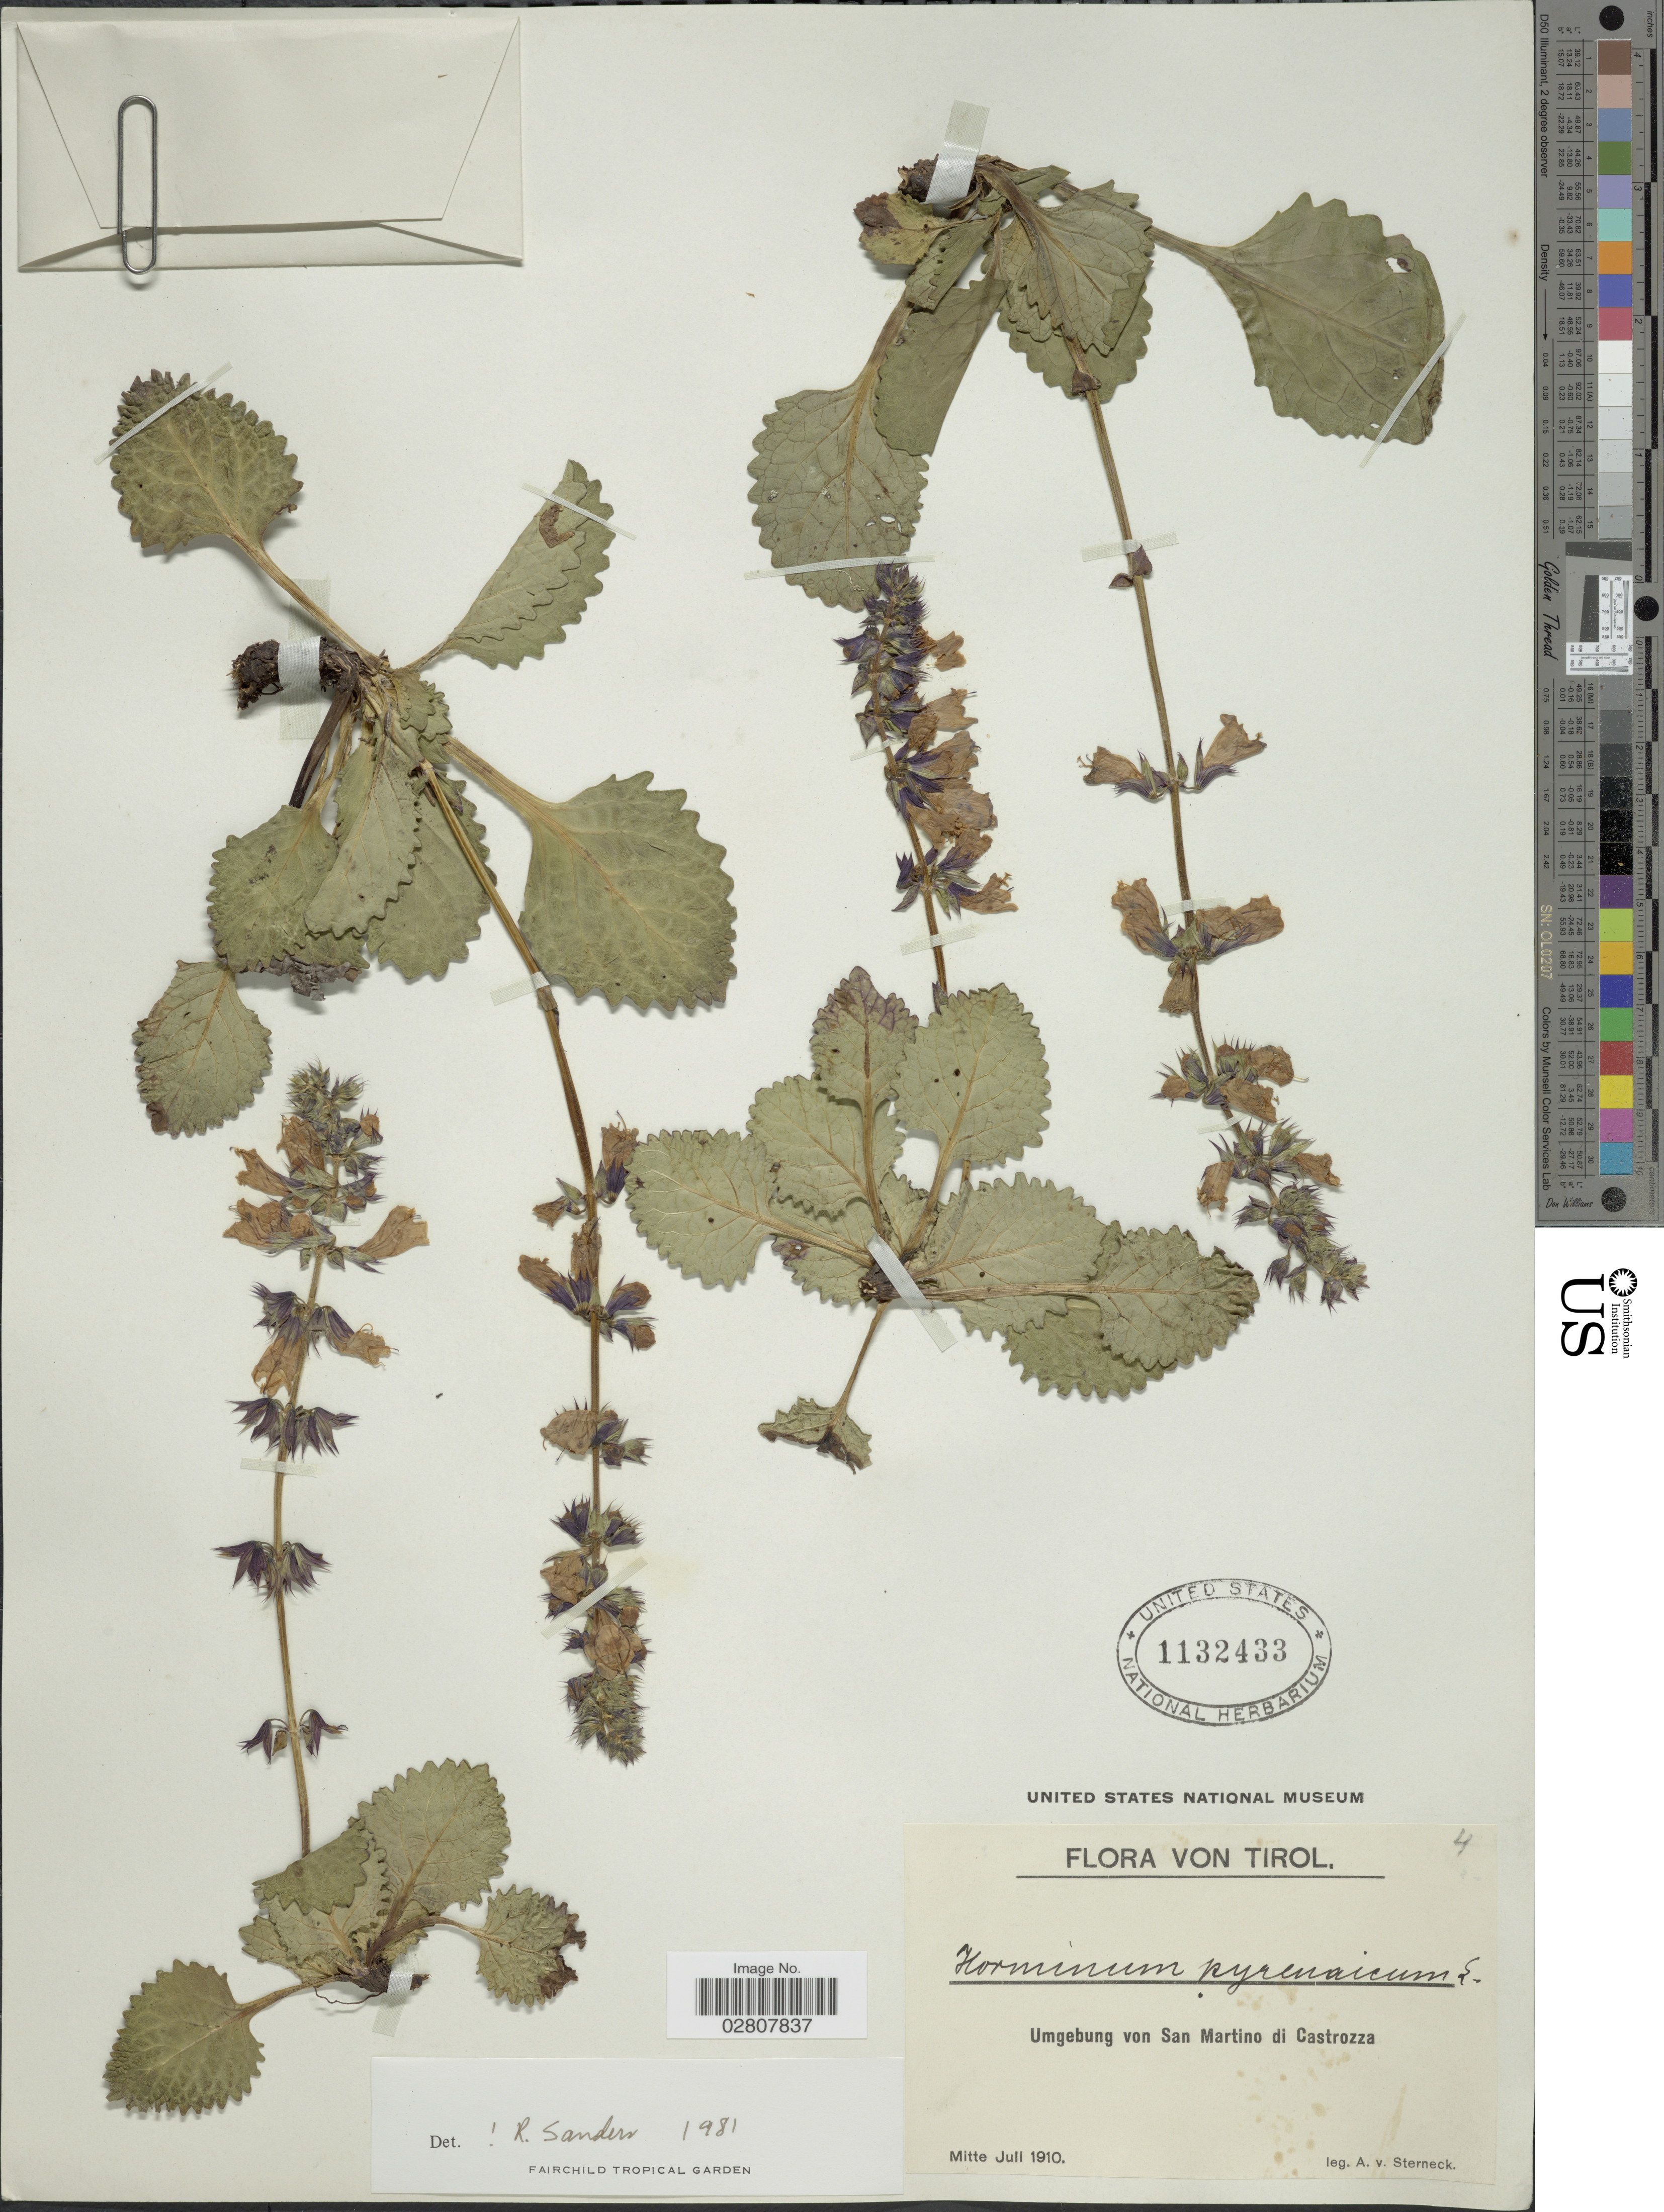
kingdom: Plantae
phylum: Tracheophyta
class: Magnoliopsida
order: Lamiales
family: Lamiaceae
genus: Horminum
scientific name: Horminum pyrenaicum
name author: L.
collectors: A. Sterneck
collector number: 4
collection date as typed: Mitte Juli 1910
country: Italy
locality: Umgebung von San Martino di Castrozza.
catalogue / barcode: US 1132433